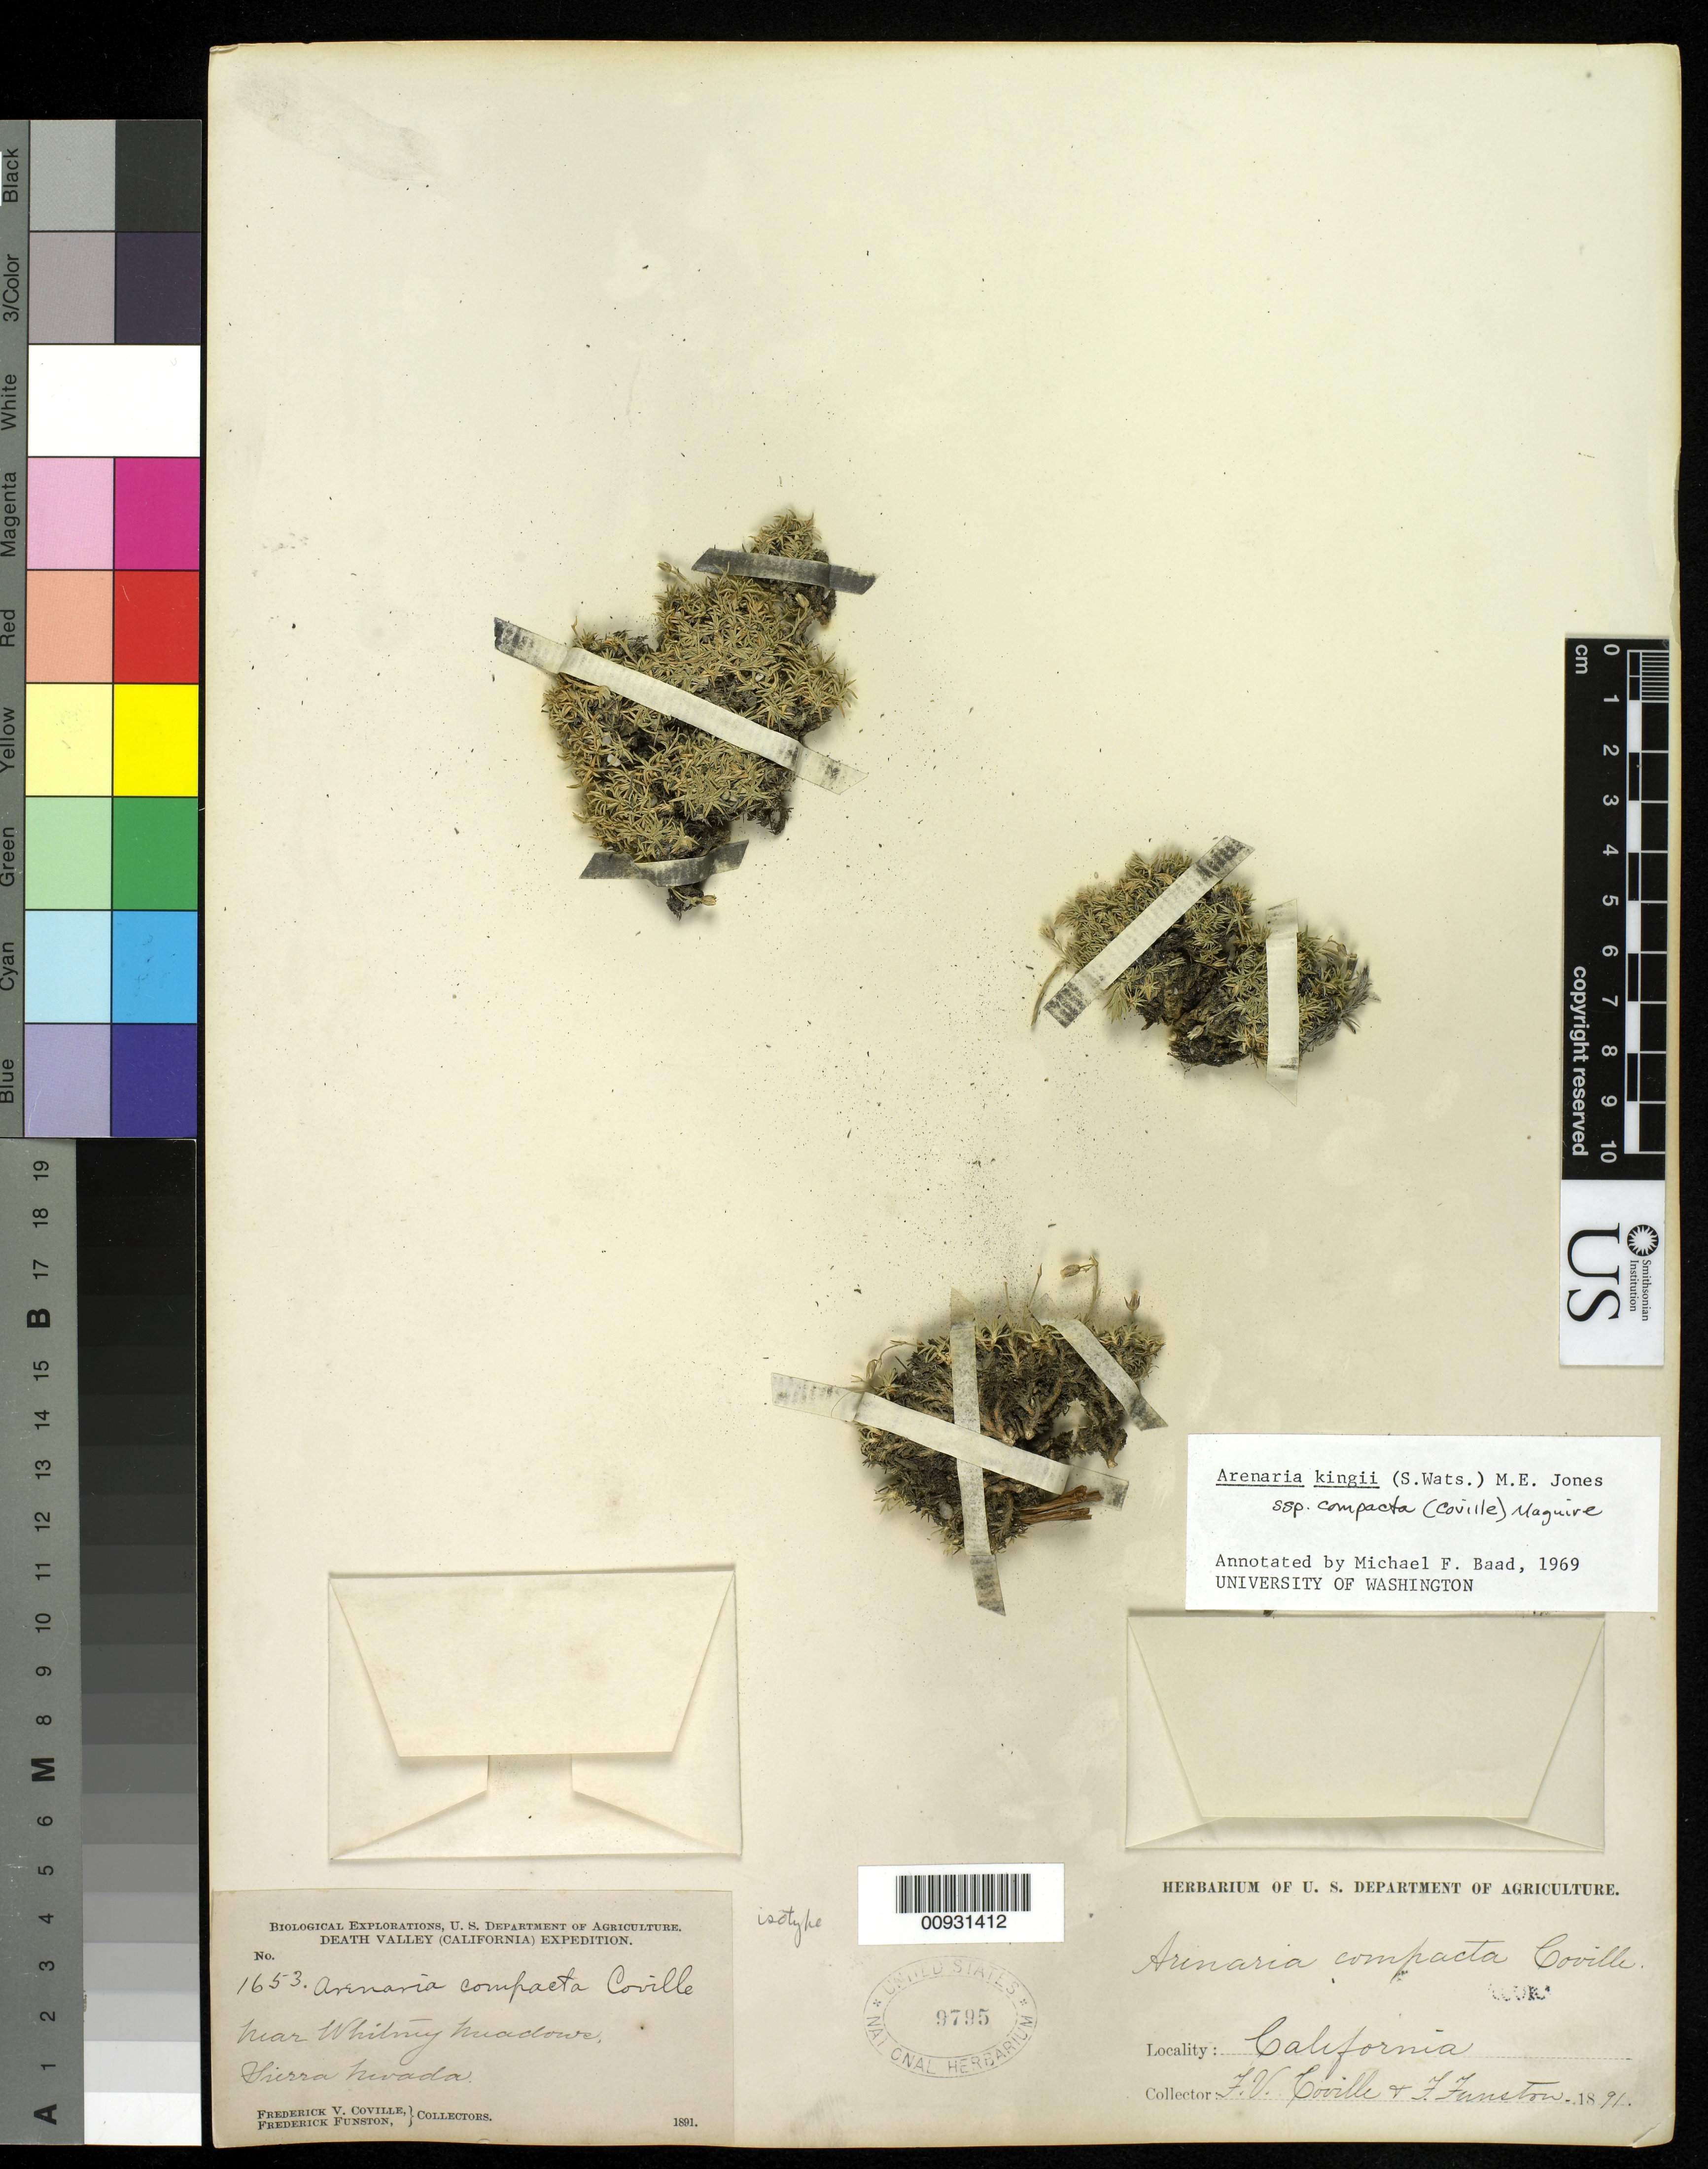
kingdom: Plantae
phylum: Tracheophyta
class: Magnoliopsida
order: Caryophyllales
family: Caryophyllaceae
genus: Arenaria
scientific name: Arenaria compacta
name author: Coville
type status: Isotype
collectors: F. V. Coville & F. Funston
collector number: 1653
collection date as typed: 1891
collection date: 1891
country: United States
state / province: California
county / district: Tulare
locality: Sierra Nevada, near Whitney Meadows.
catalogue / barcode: US 9795